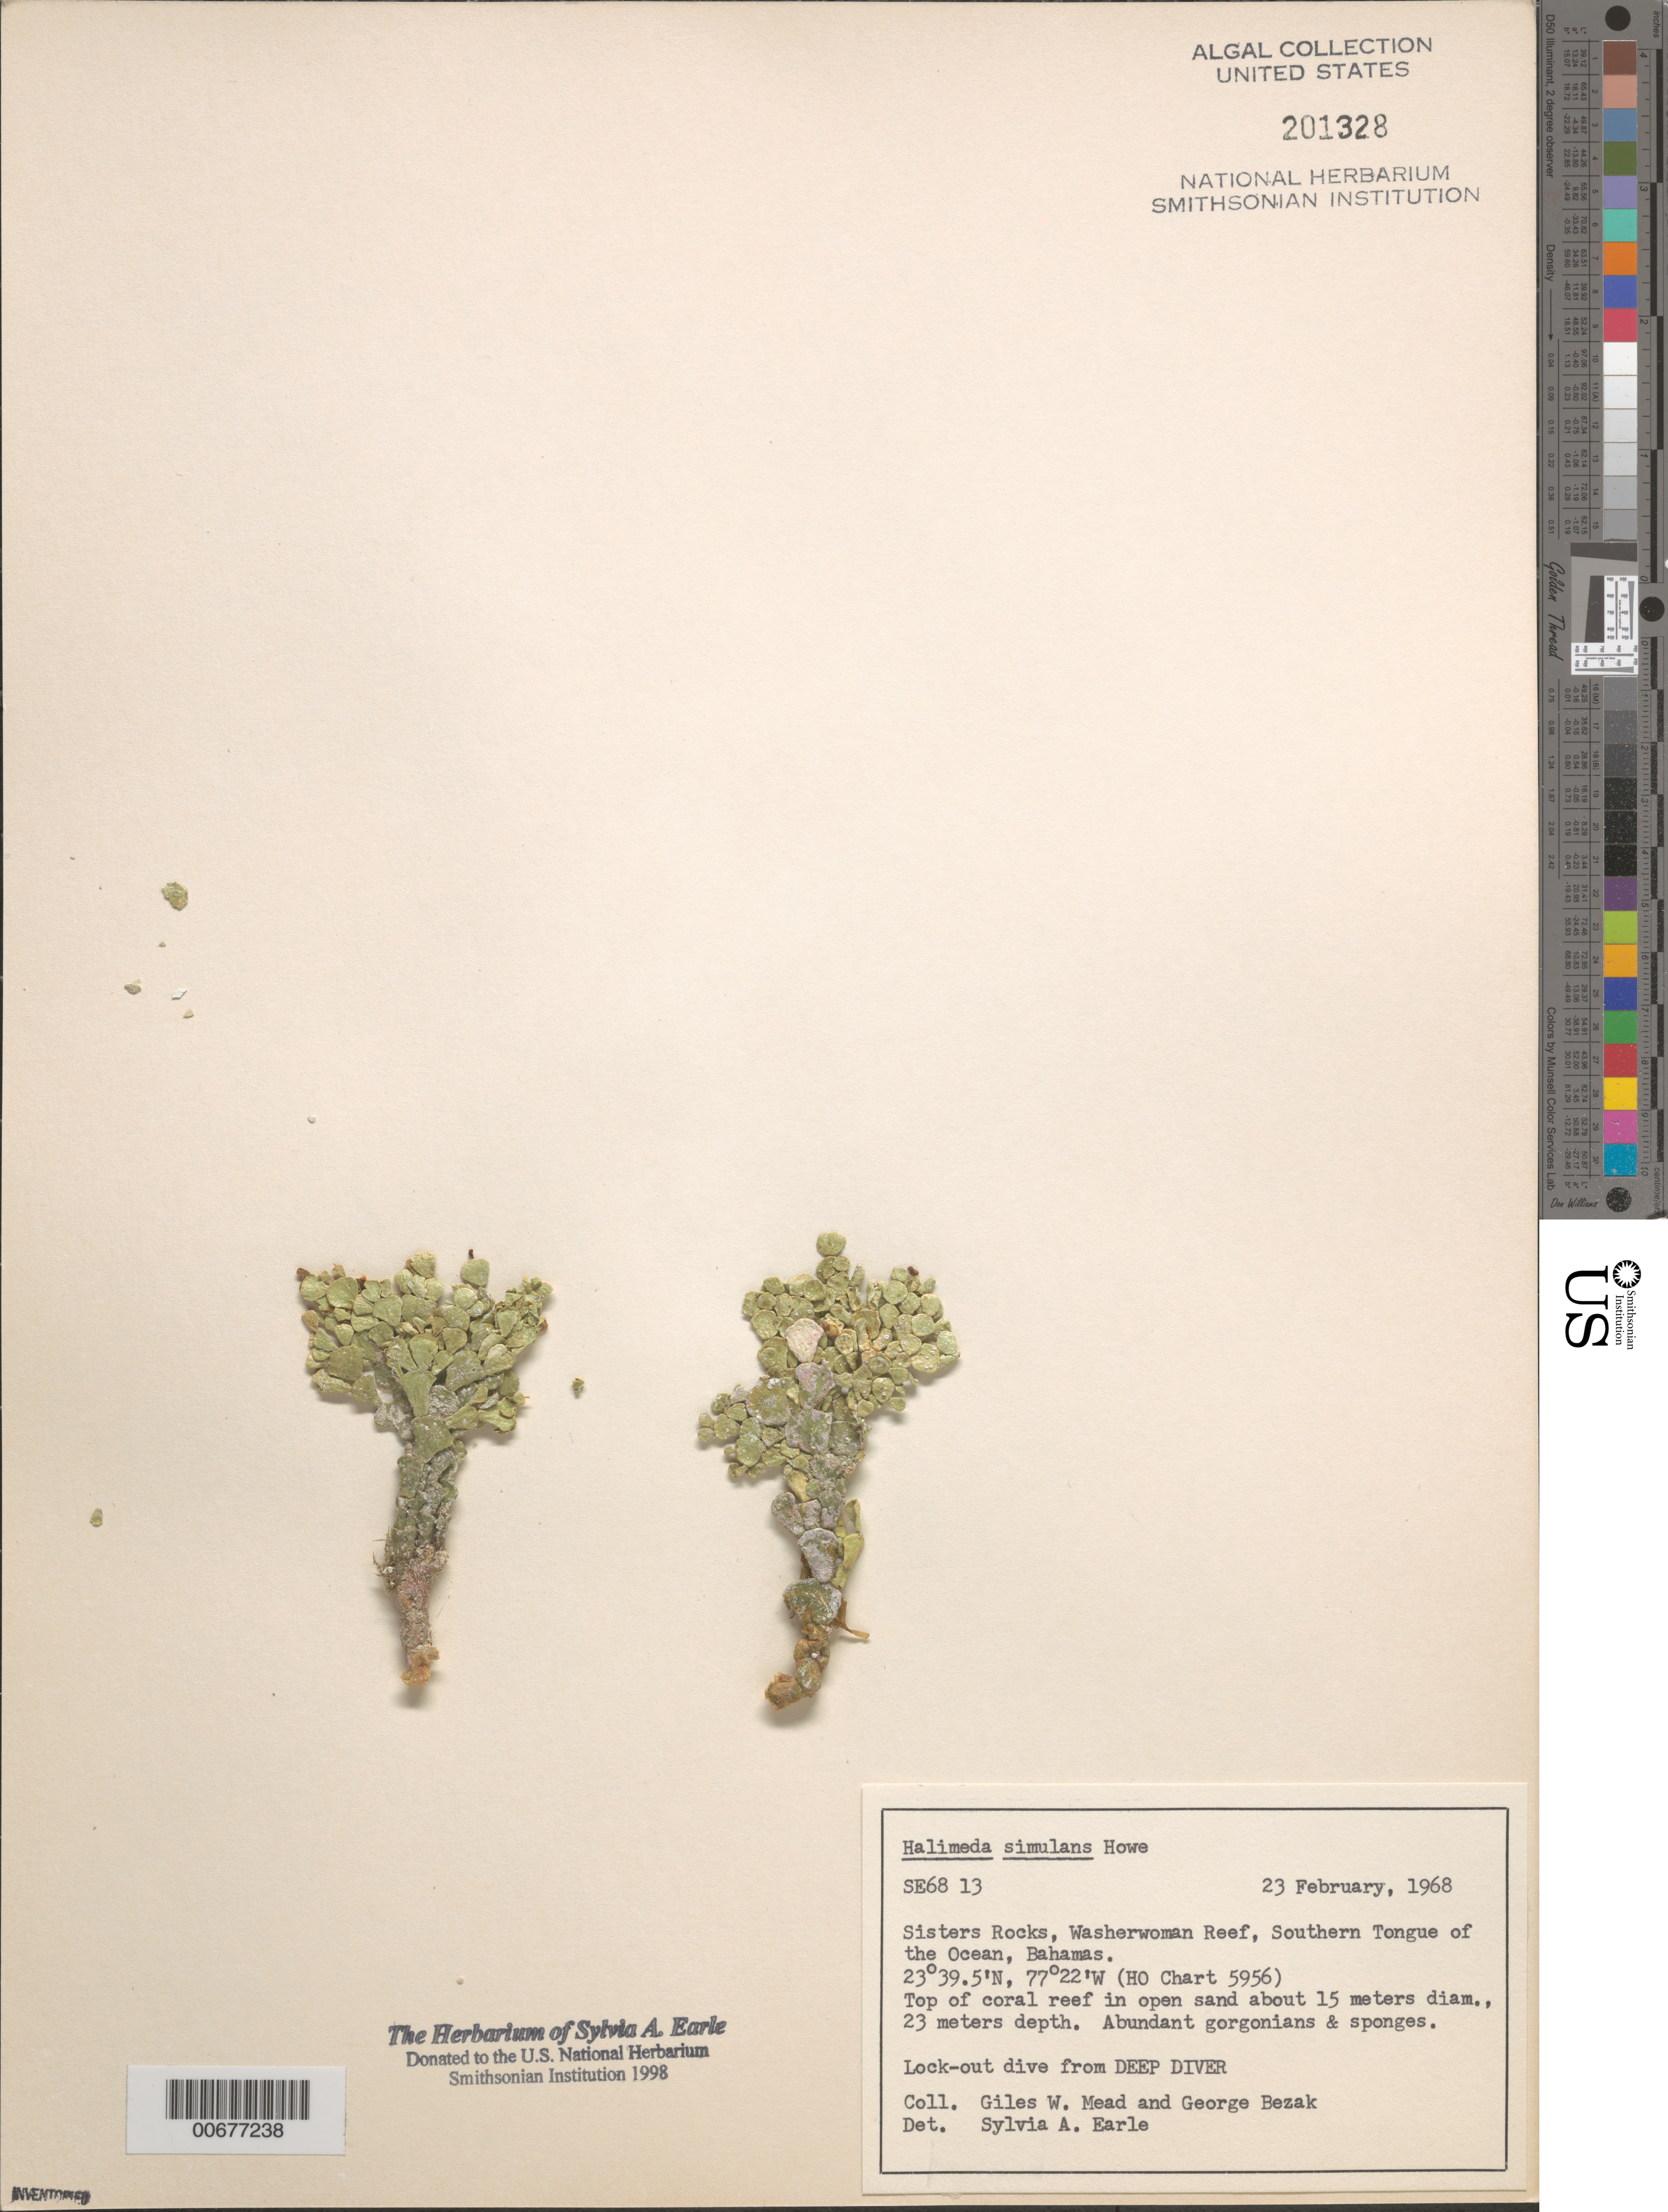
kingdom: Plantae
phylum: Chlorophyta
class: Ulvophyceae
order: Bryopsidales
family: Halimedaceae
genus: Halimeda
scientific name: Halimeda simulans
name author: M. Howe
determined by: Earle, S. A.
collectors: G. W. Mead & G. Bezak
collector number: SE 6813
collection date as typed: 23 Feb 1968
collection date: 1968-02-23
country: Bahamas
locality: Sisters Rocks, Washerwoman Reef, Southern Tongue of the Ocean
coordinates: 23 39.5' N, 77 22' W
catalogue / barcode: US 201328